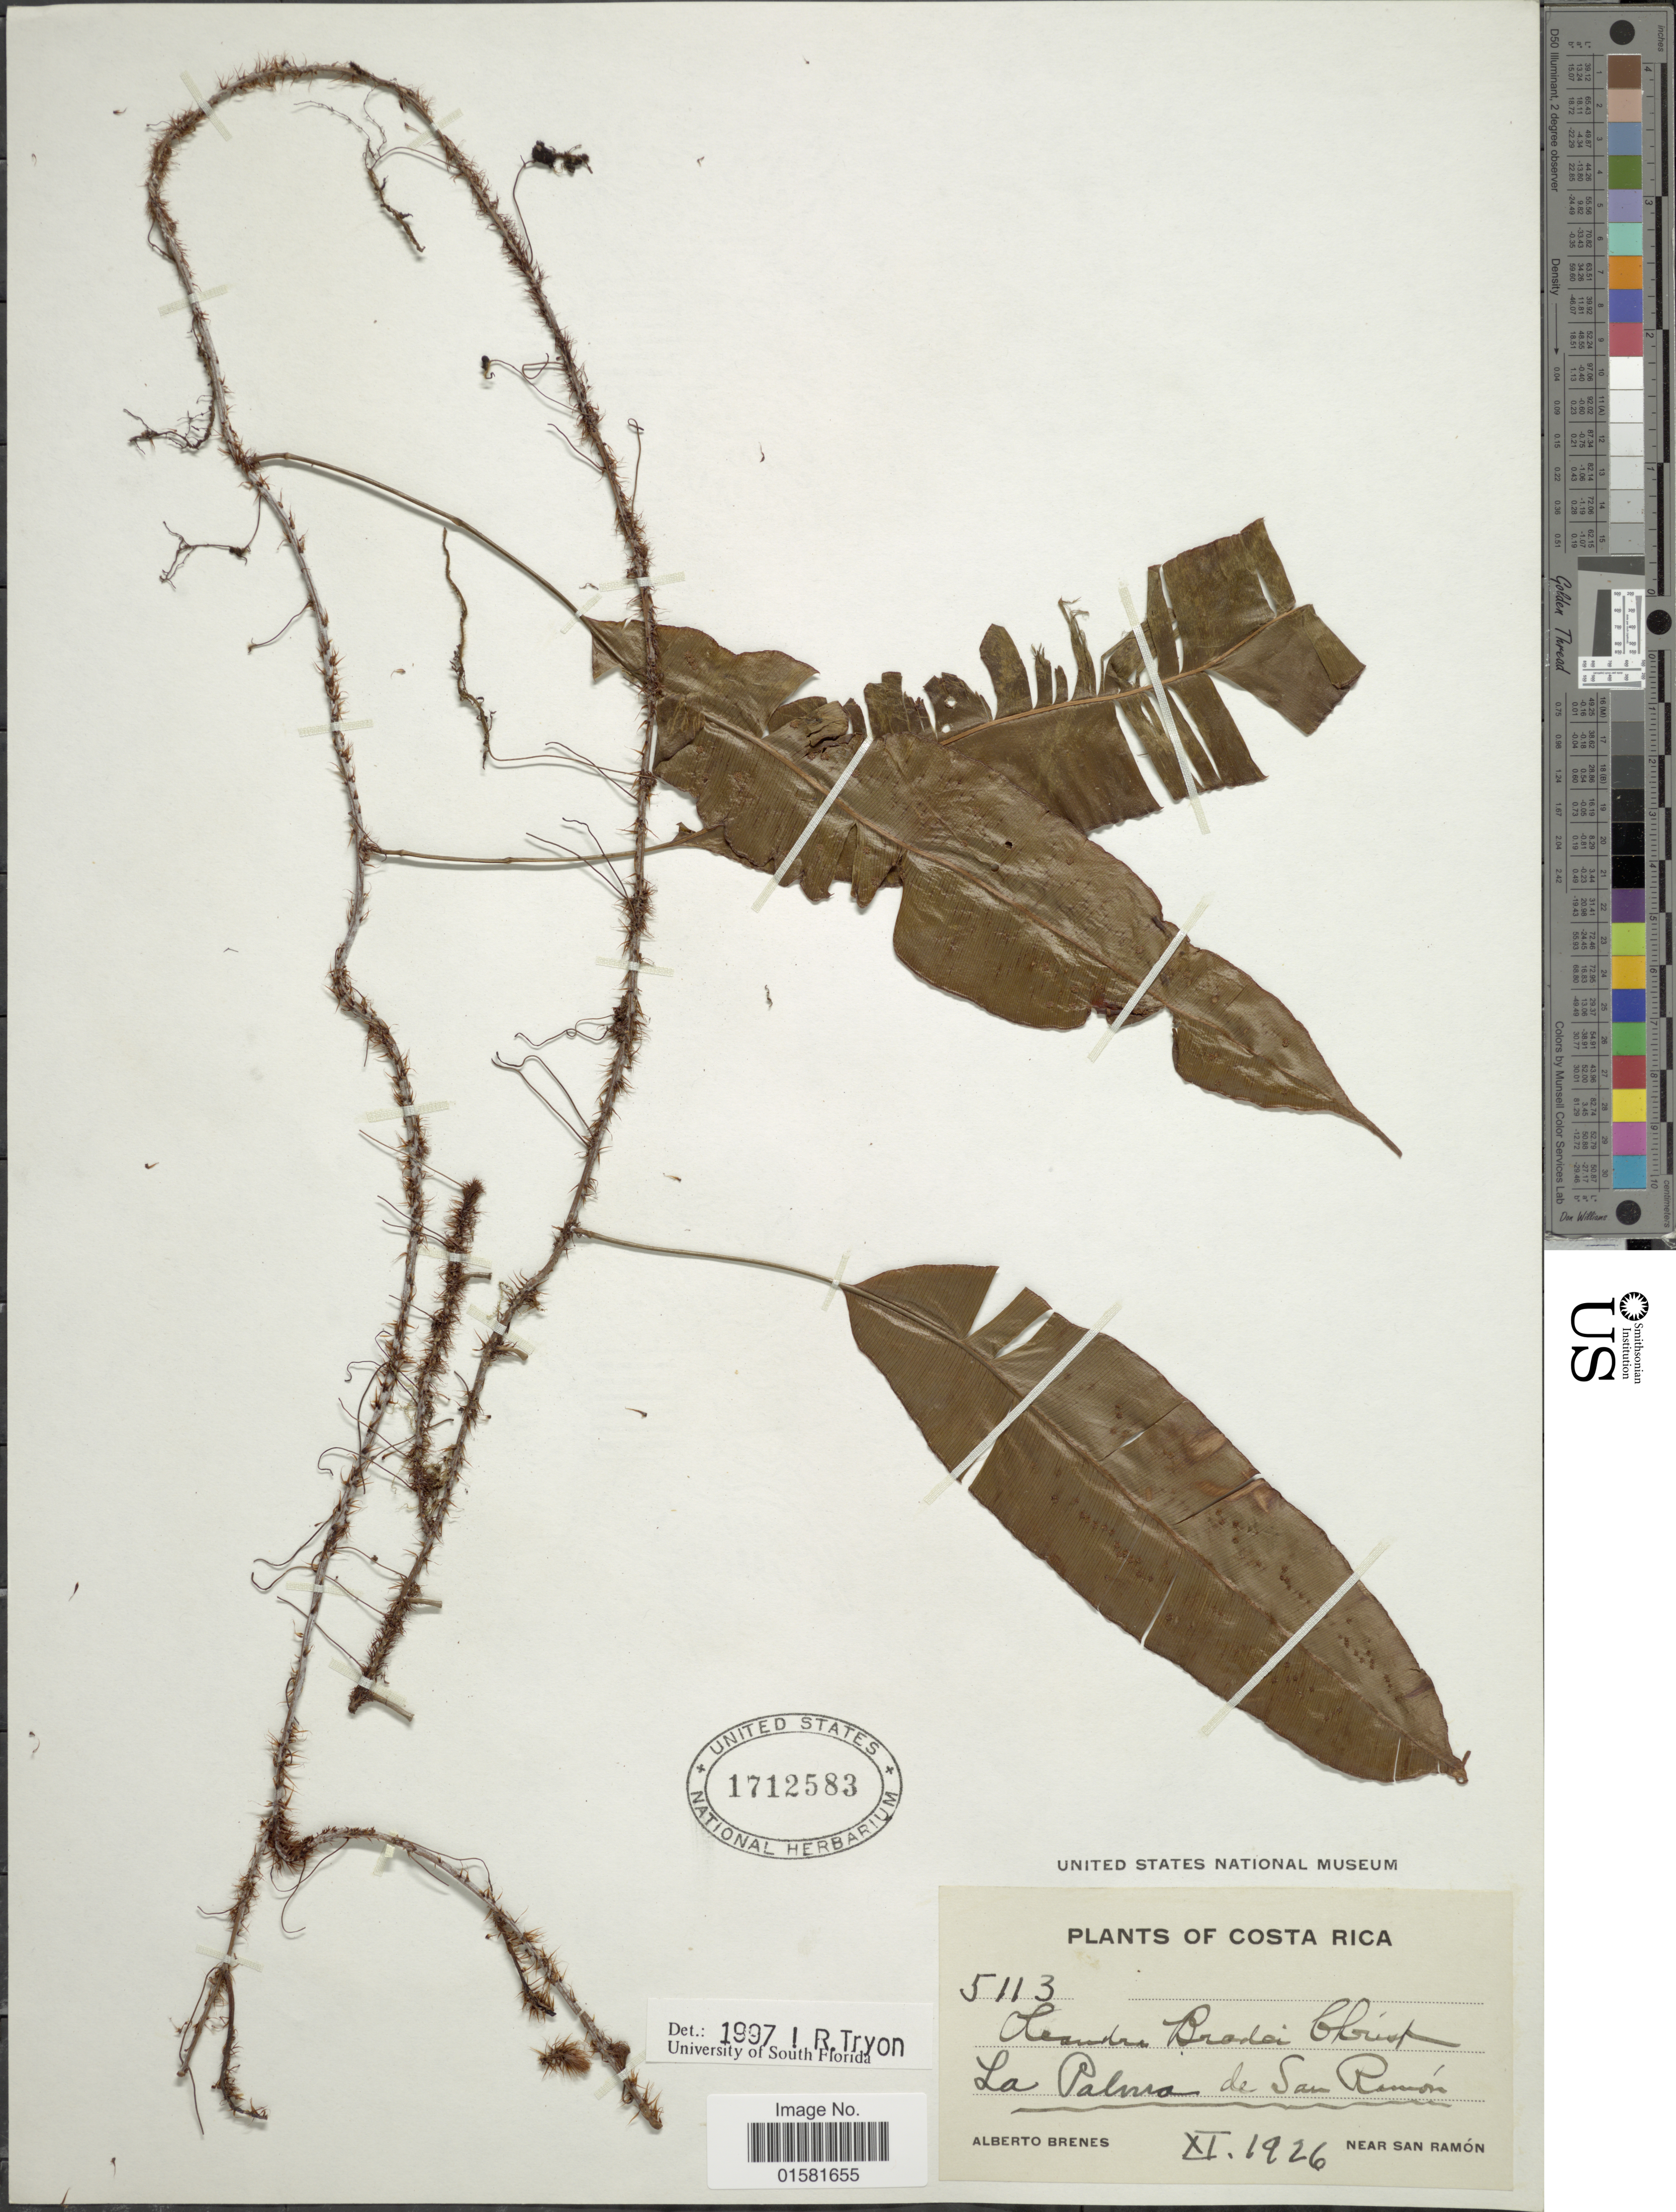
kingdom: Plantae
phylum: Tracheophyta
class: Polypodiopsida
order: Polypodiales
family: Oleandraceae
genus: Oleandra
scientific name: Oleandra bradei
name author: Christ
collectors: A. Brenes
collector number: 5113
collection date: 1926-11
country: Costa Rica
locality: La Palma de San Ramon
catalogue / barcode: US 1712583